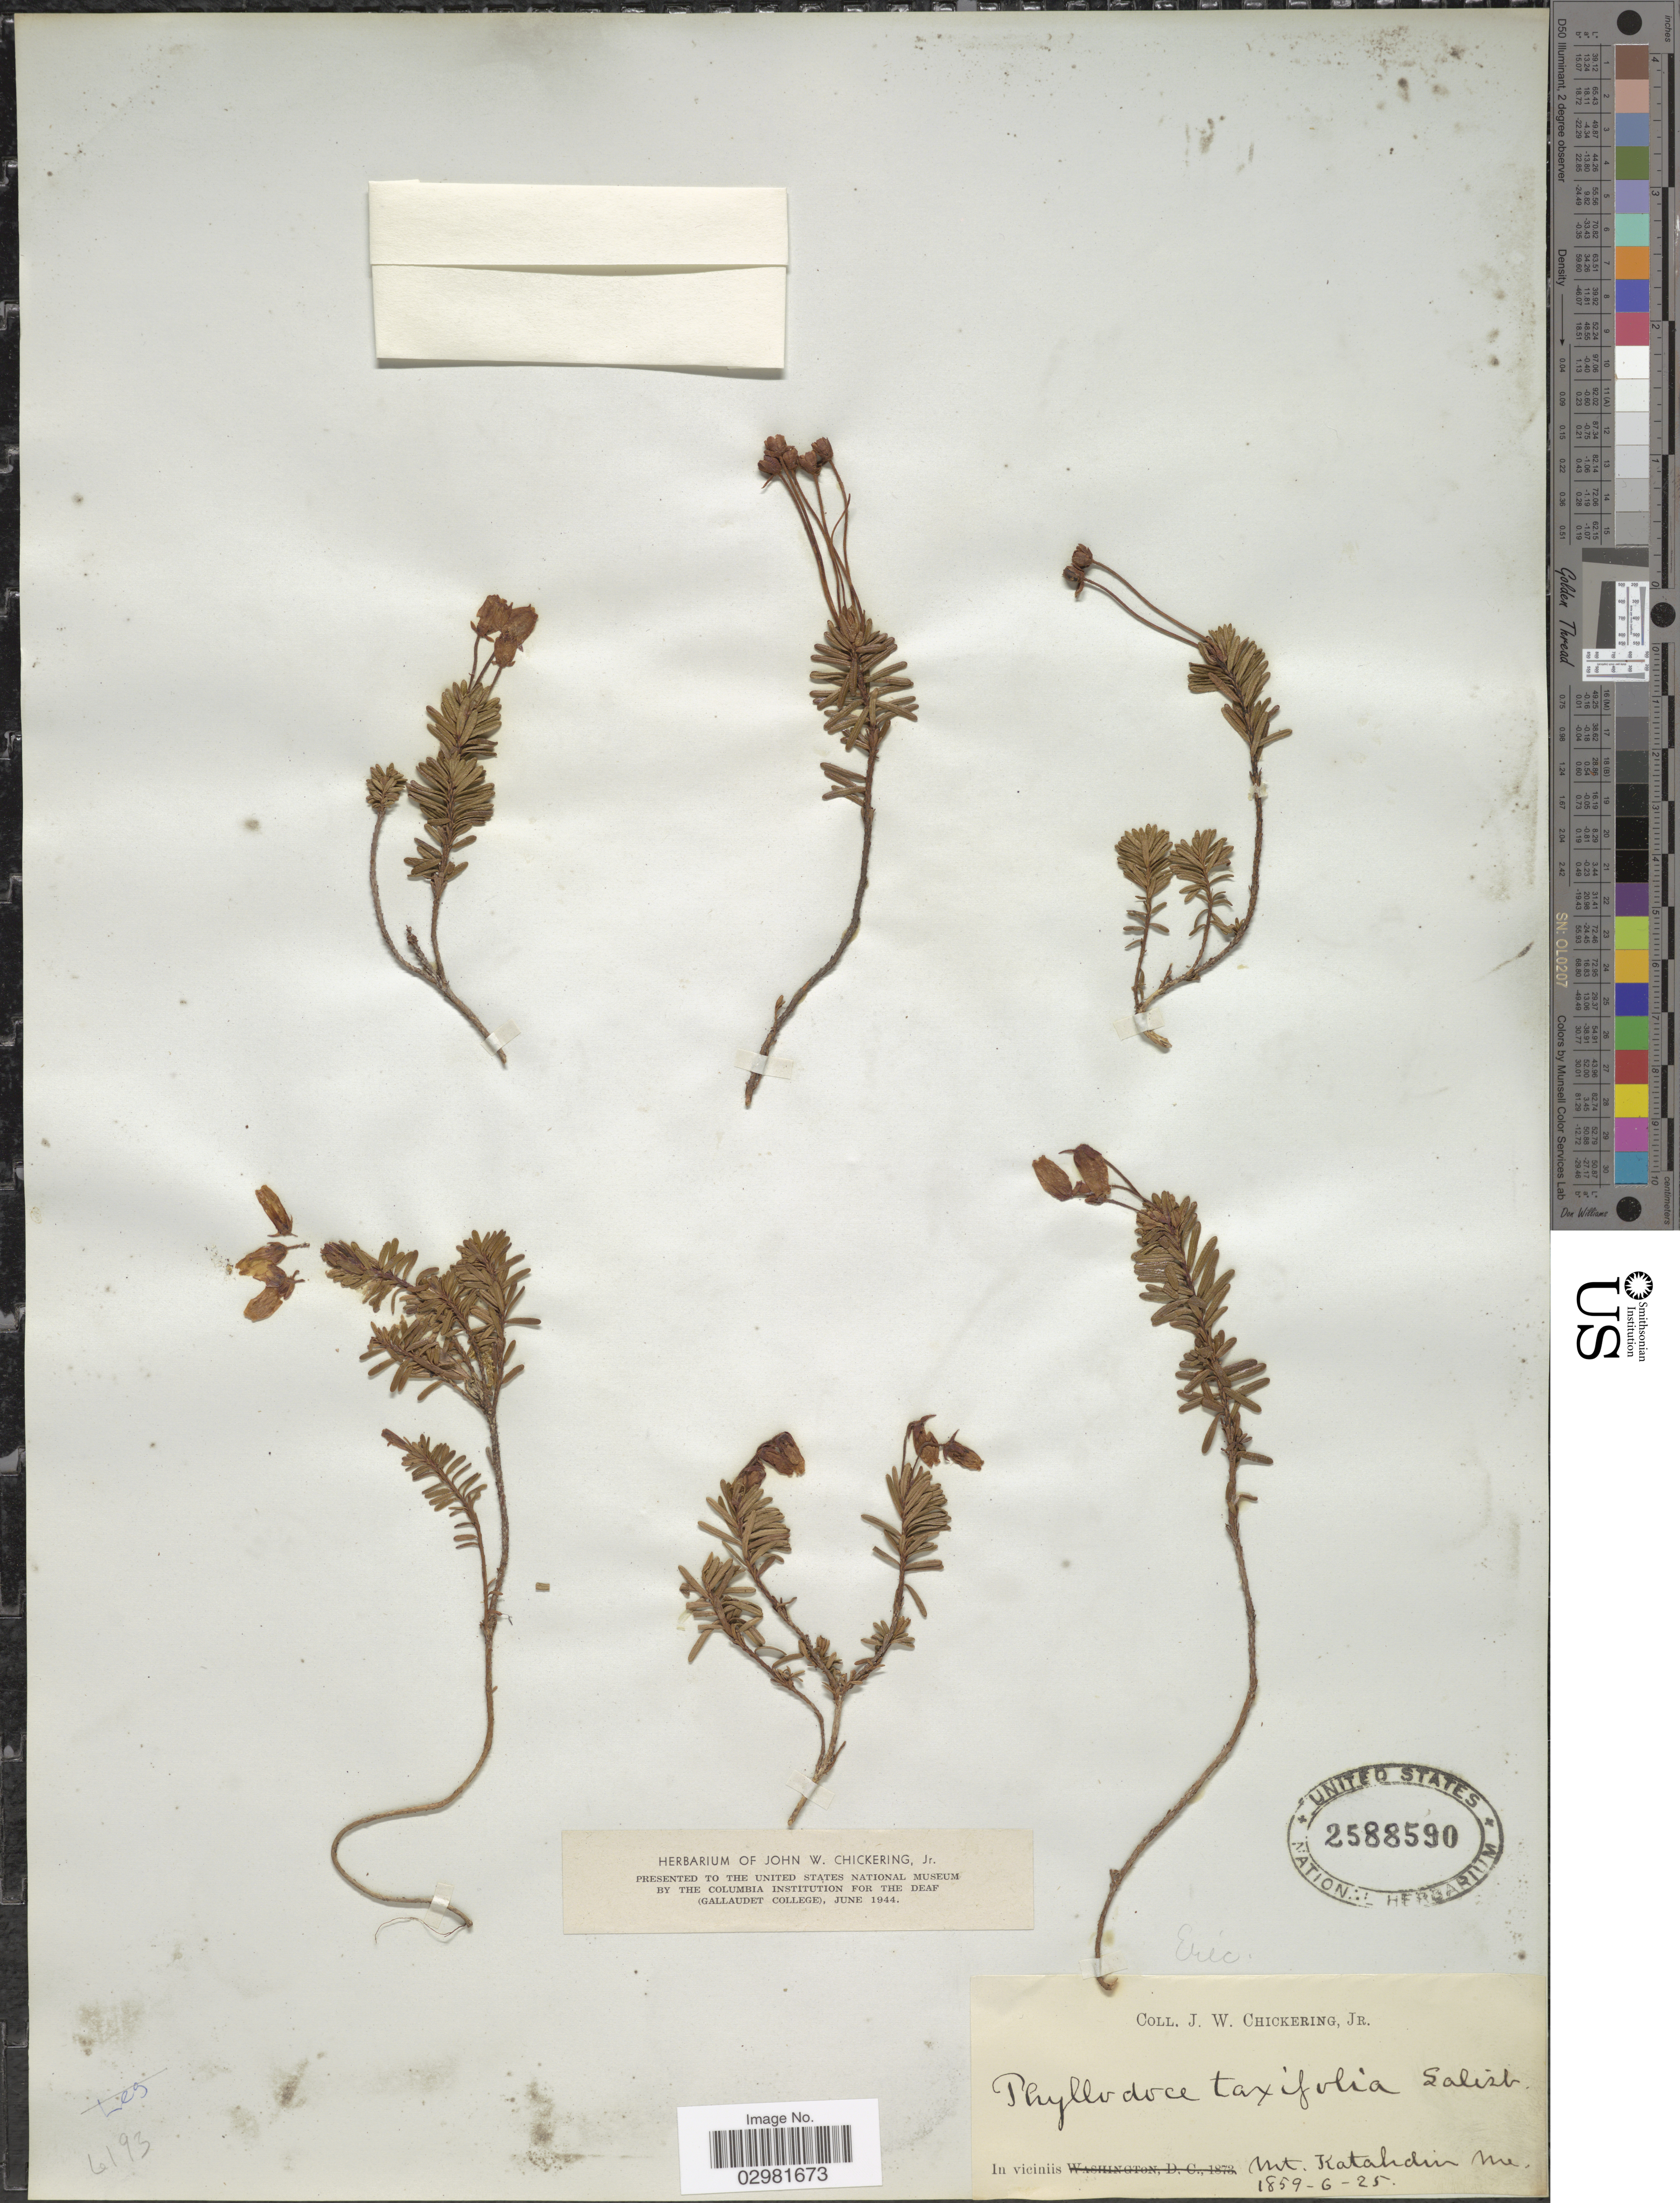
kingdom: Plantae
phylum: Tracheophyta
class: Magnoliopsida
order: Ericales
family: Ericaceae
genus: Phyllodoce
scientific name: Phyllodoce taxifolia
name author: Salisb.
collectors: J. W. Chickering Jr.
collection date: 1859-06-25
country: United States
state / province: Maine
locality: In viciniis Mt. Katahdin.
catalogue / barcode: US 2588590